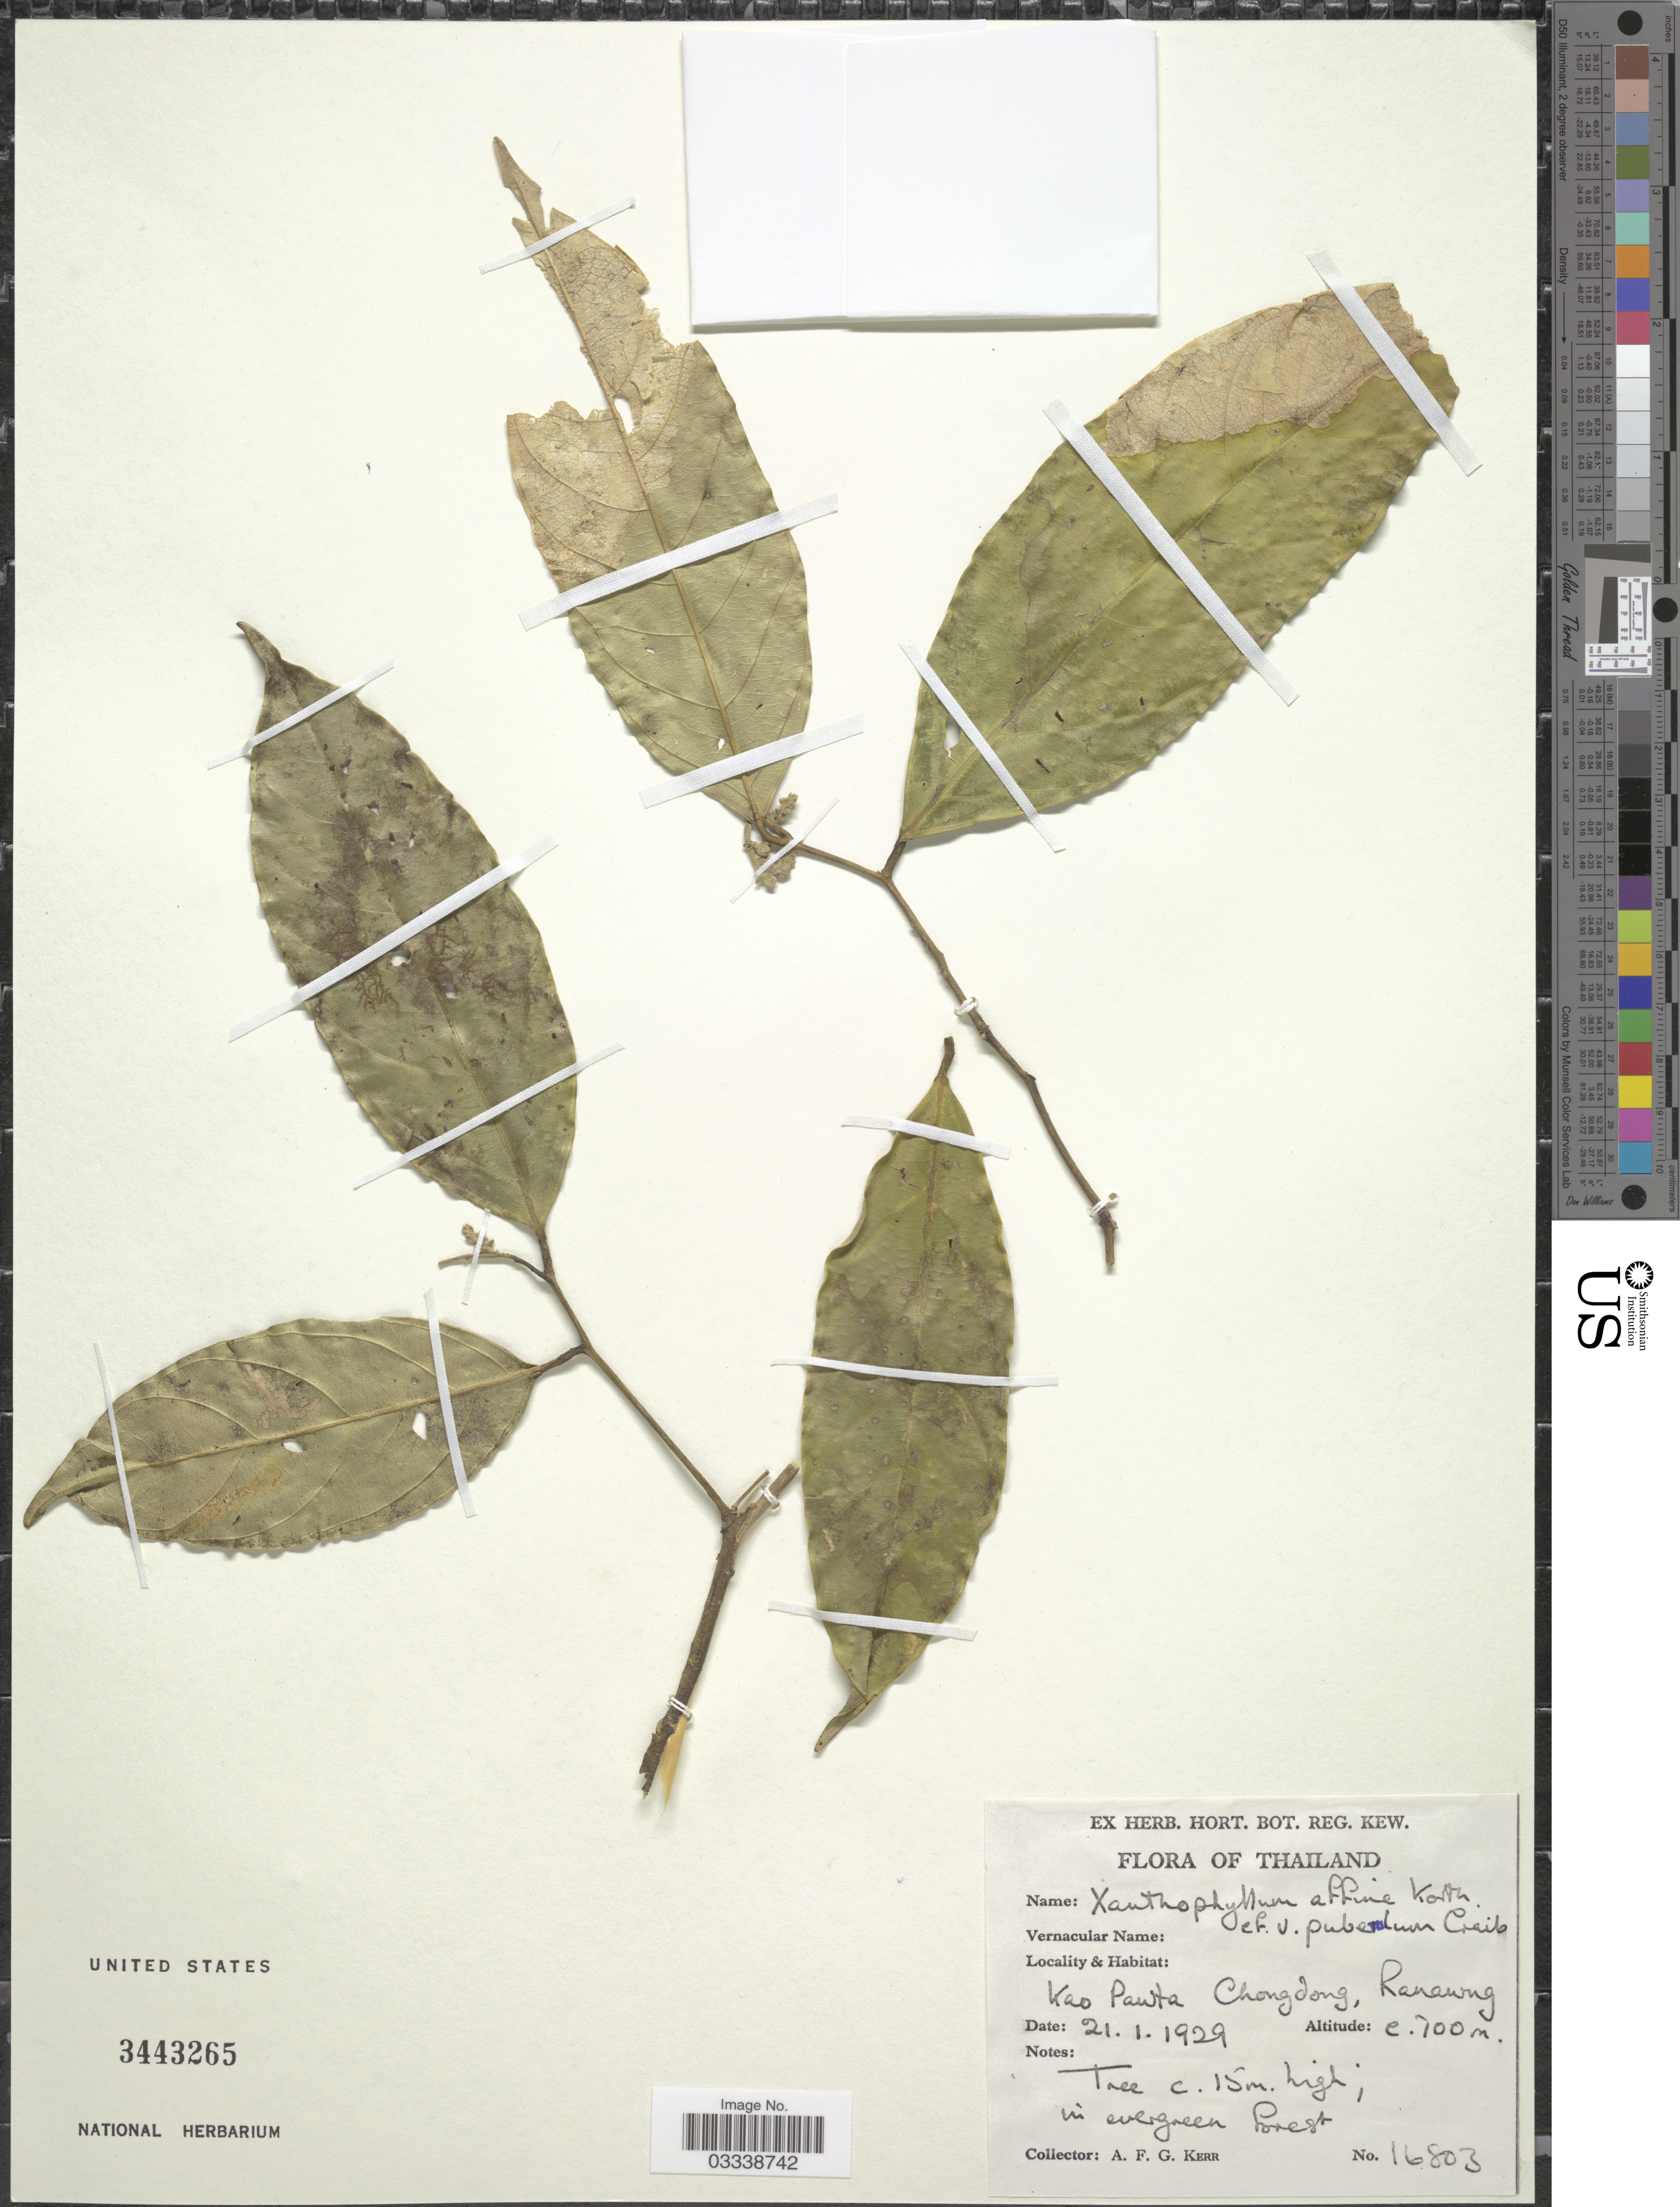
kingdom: Plantae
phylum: Tracheophyta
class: Magnoliopsida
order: Fabales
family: Polygalaceae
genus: Xanthophyllum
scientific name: Xanthophyllum affine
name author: Korth. ex Miq.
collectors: A. F. G. Kerr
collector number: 16803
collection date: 1929-01-21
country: Thailand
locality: Kao Pawta Chongdong, Ranawng.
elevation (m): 700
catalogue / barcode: US 3443265